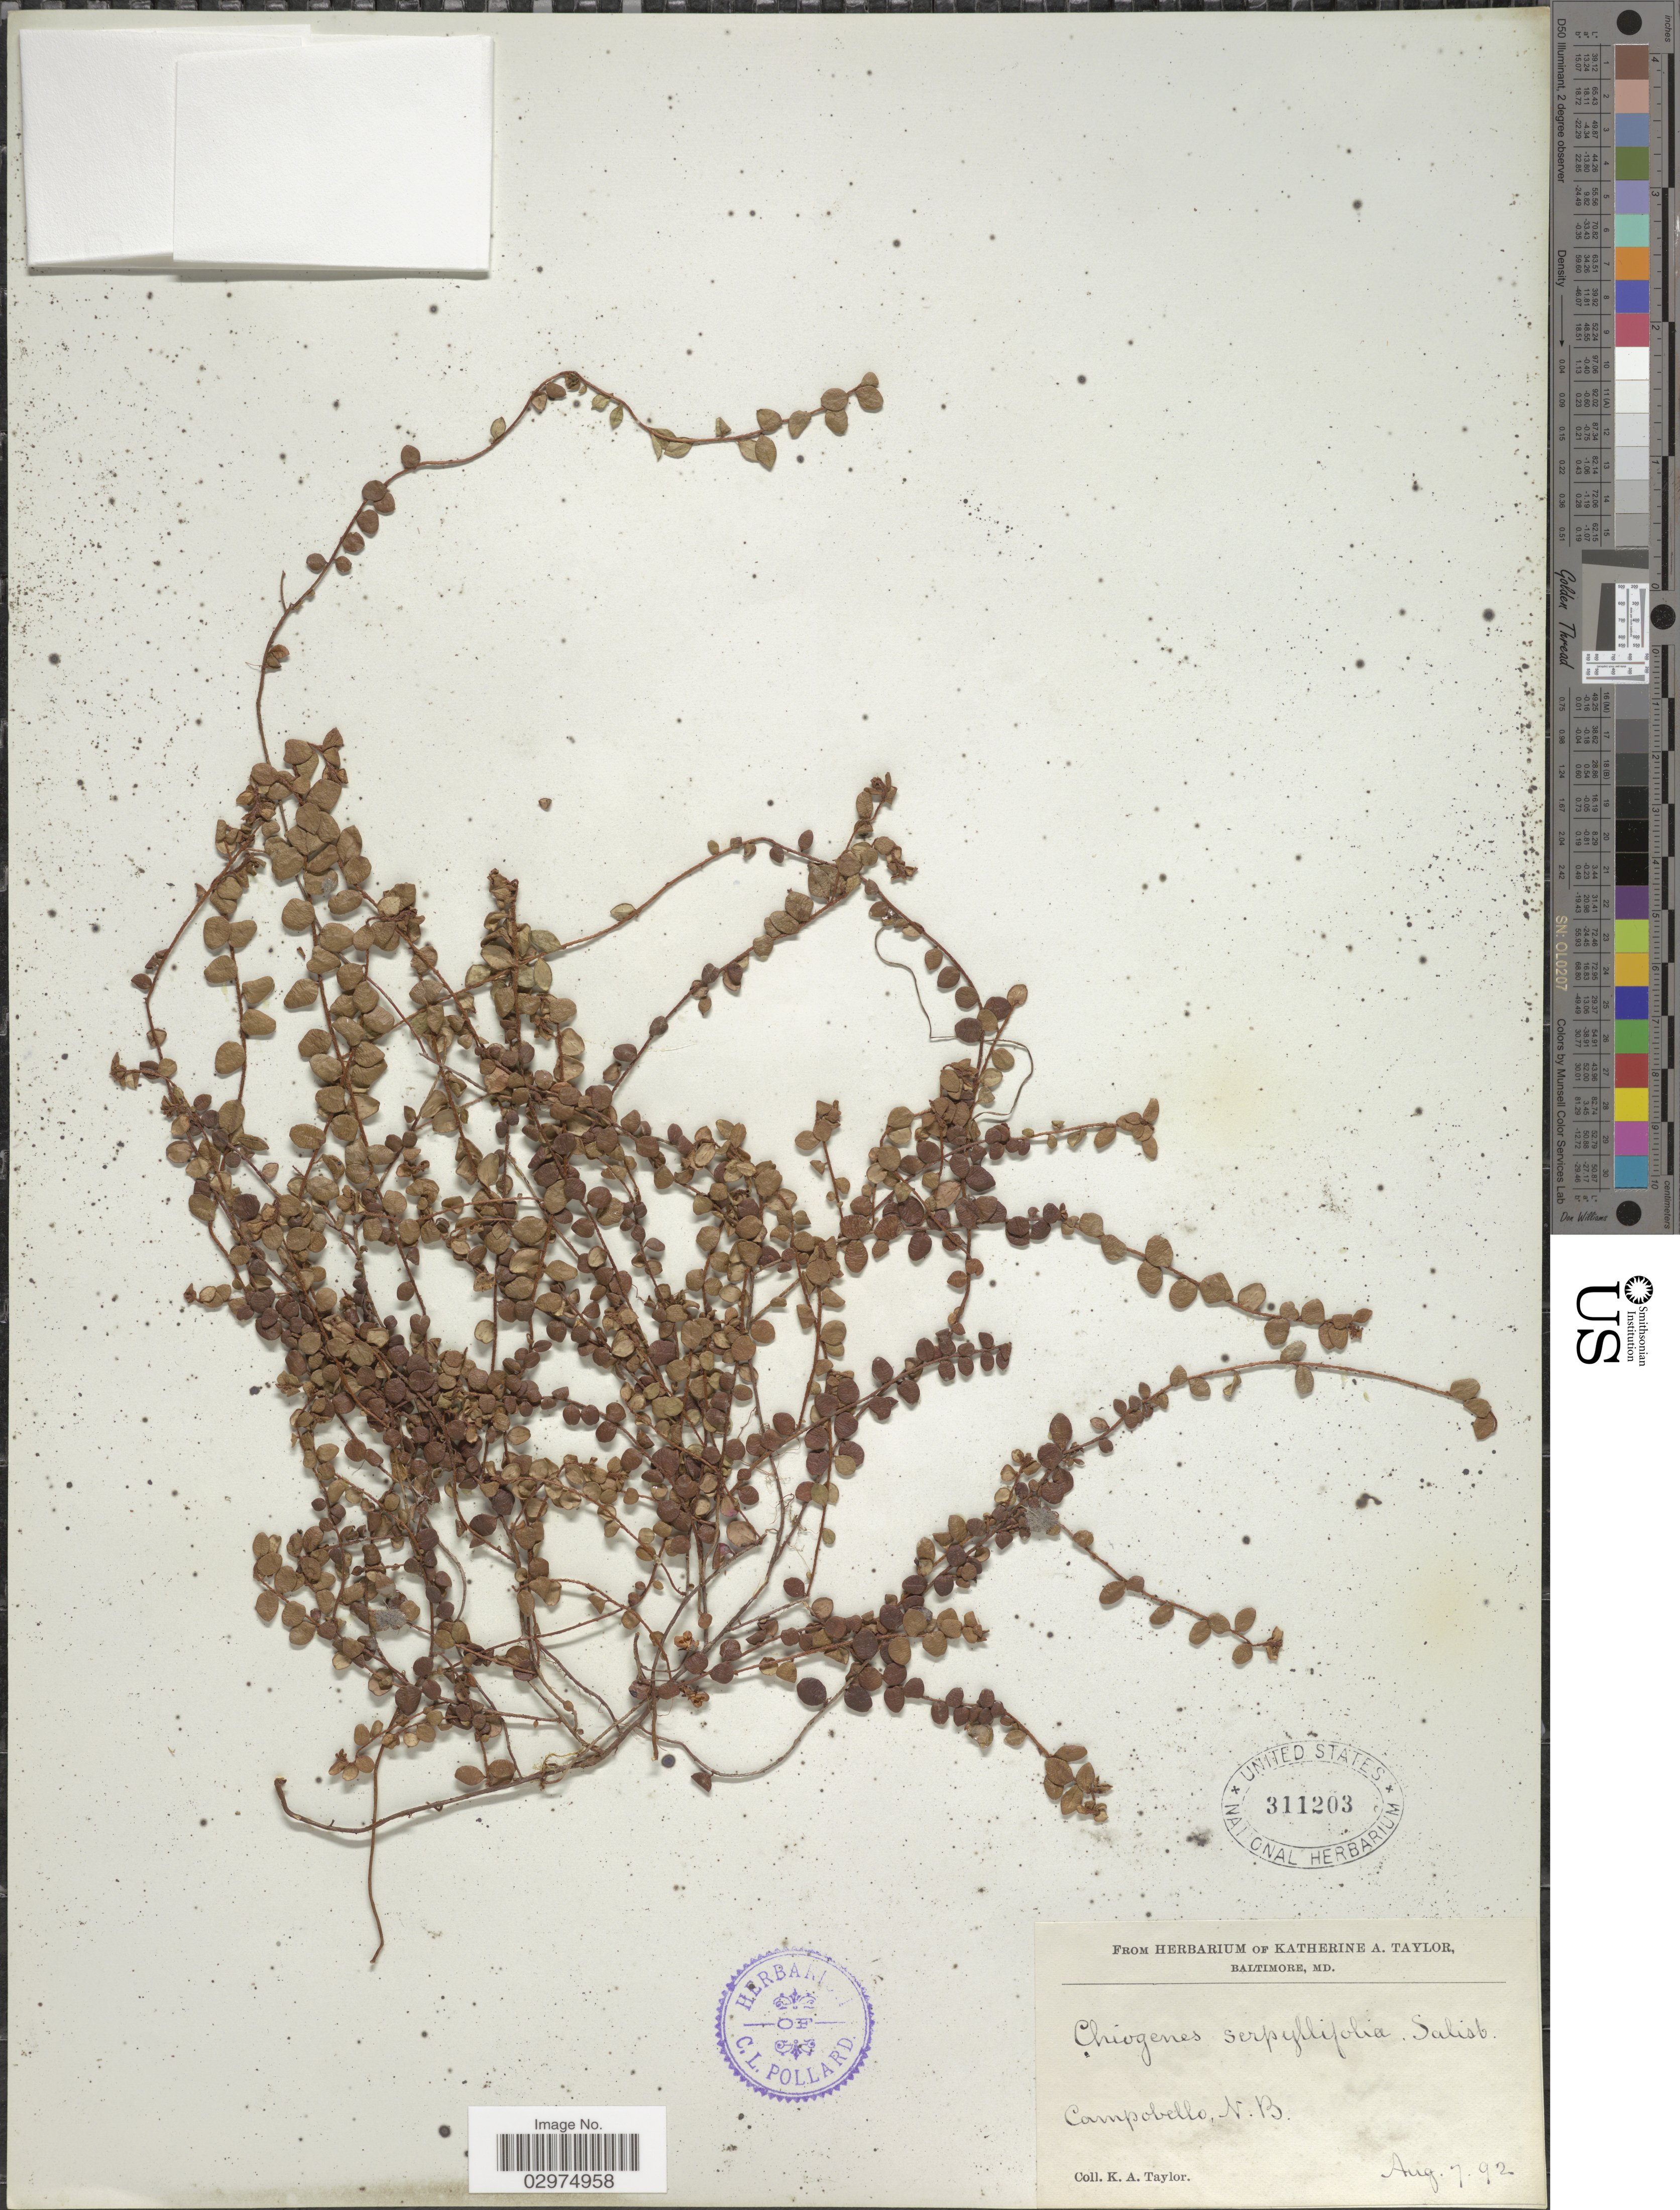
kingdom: Plantae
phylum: Tracheophyta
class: Magnoliopsida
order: Ericales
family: Ericaceae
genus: Gaultheria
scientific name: Gaultheria hispidula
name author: (L.) Muhl. ex Bigelow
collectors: K. A. Taylor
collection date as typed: Transcribed d/m/y: 7/8/92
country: Canada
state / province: New Brunswick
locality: Campobello, N.B.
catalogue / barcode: US 311203